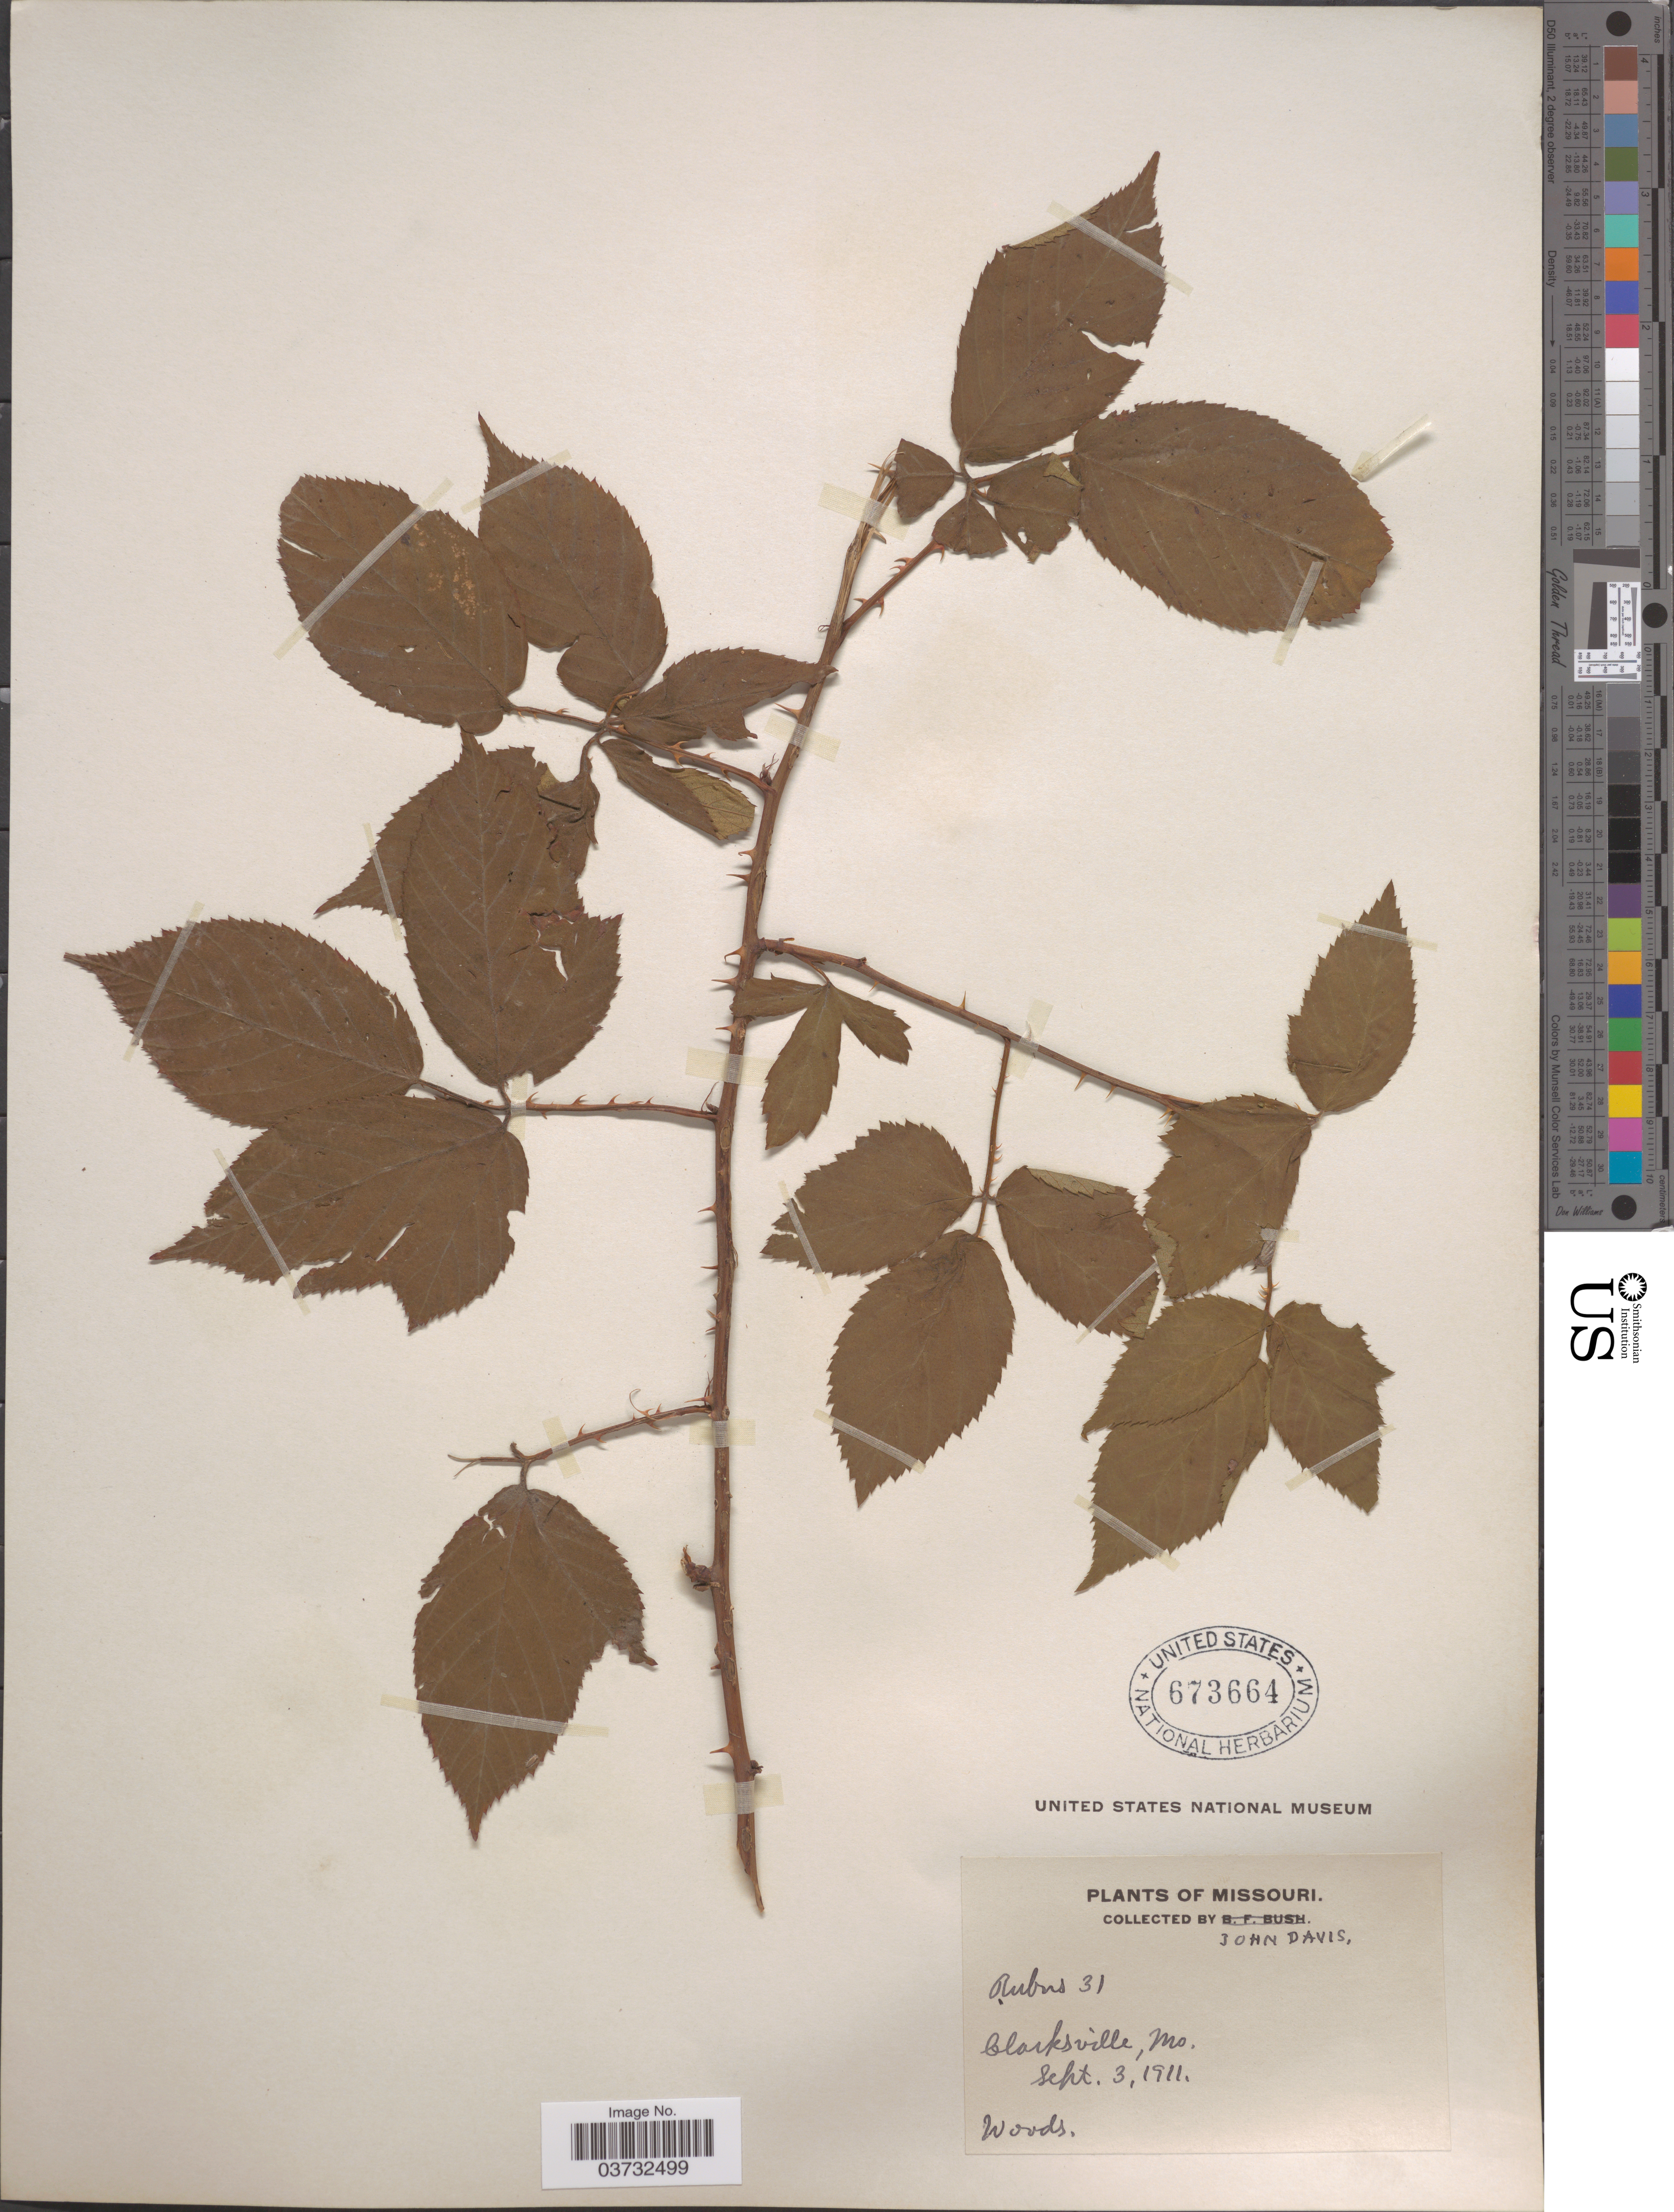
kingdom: Plantae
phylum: Tracheophyta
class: Magnoliopsida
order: Rosales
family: Rosaceae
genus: Rubus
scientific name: Rubus sp.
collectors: J. Davis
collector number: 31?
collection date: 1911-09-03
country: United States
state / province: Missouri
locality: Clarksville.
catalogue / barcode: US 673664